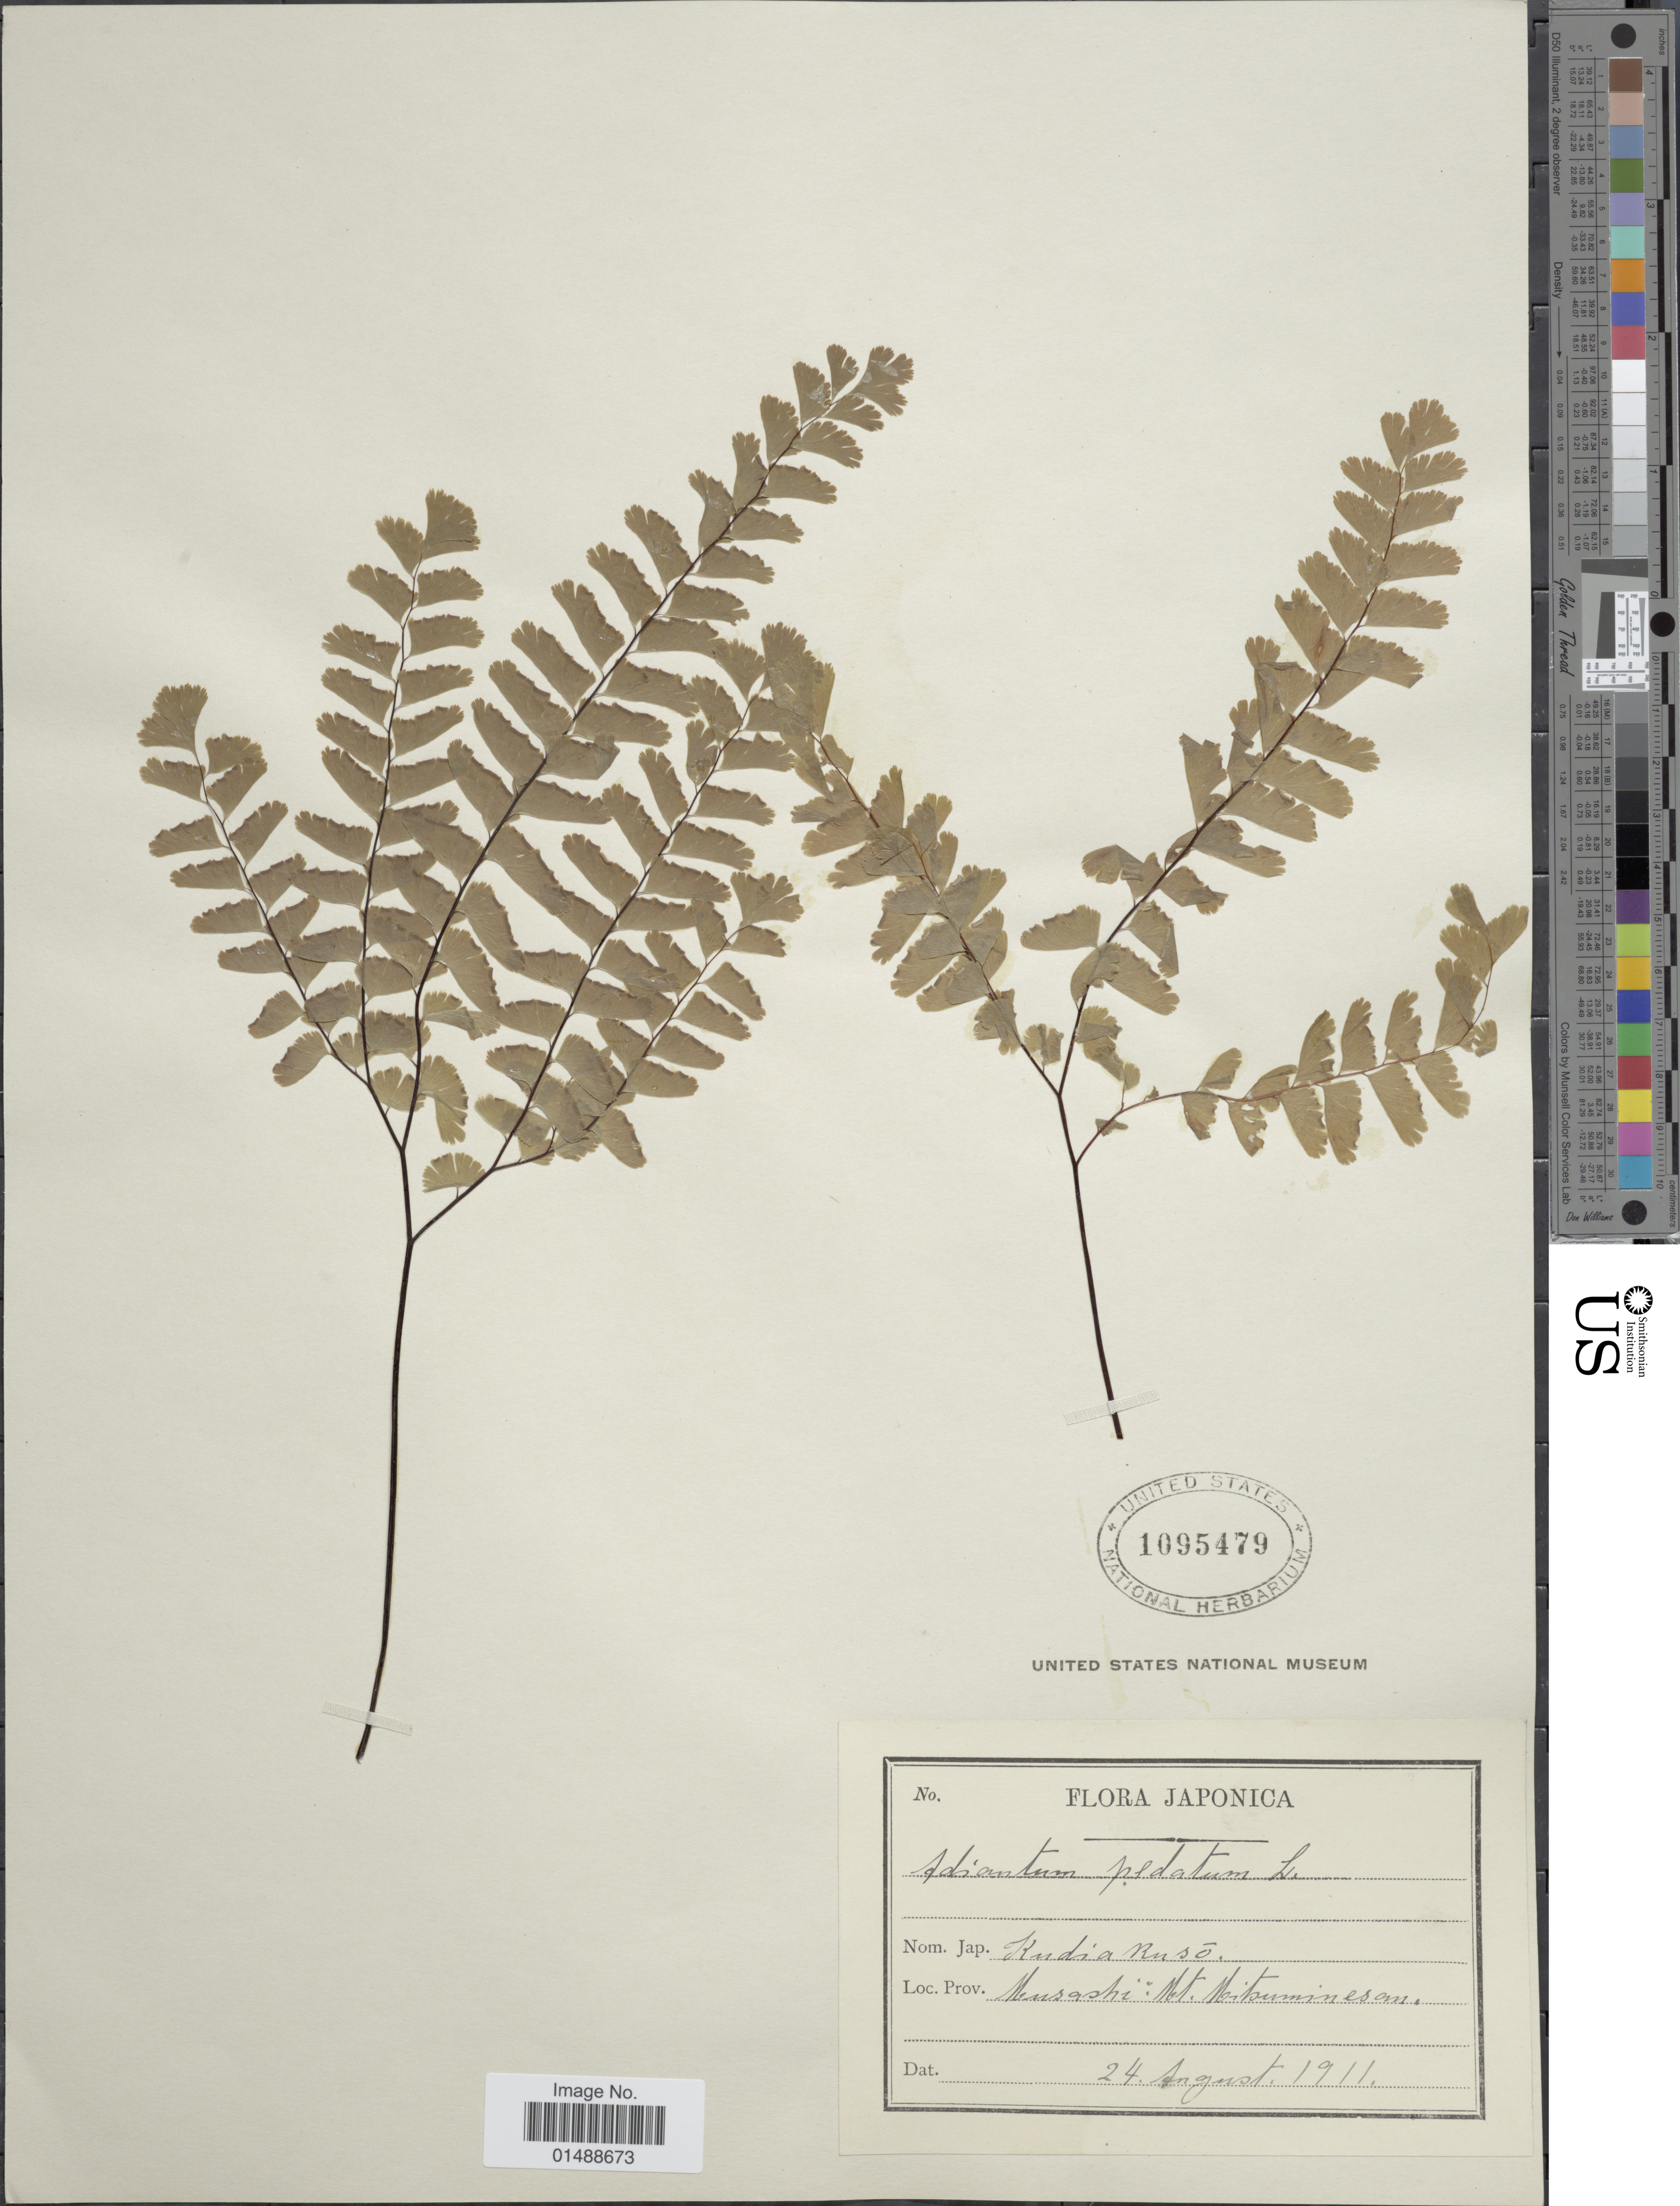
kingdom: Plantae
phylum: Tracheophyta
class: Polypodiopsida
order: Polypodiales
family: Pteridaceae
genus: Adiantum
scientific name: Adiantum pedatum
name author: L.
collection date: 1911-08-24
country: Japan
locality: Japonica, Musashi: Mt. Mitsuminesan.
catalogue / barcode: US 1095479